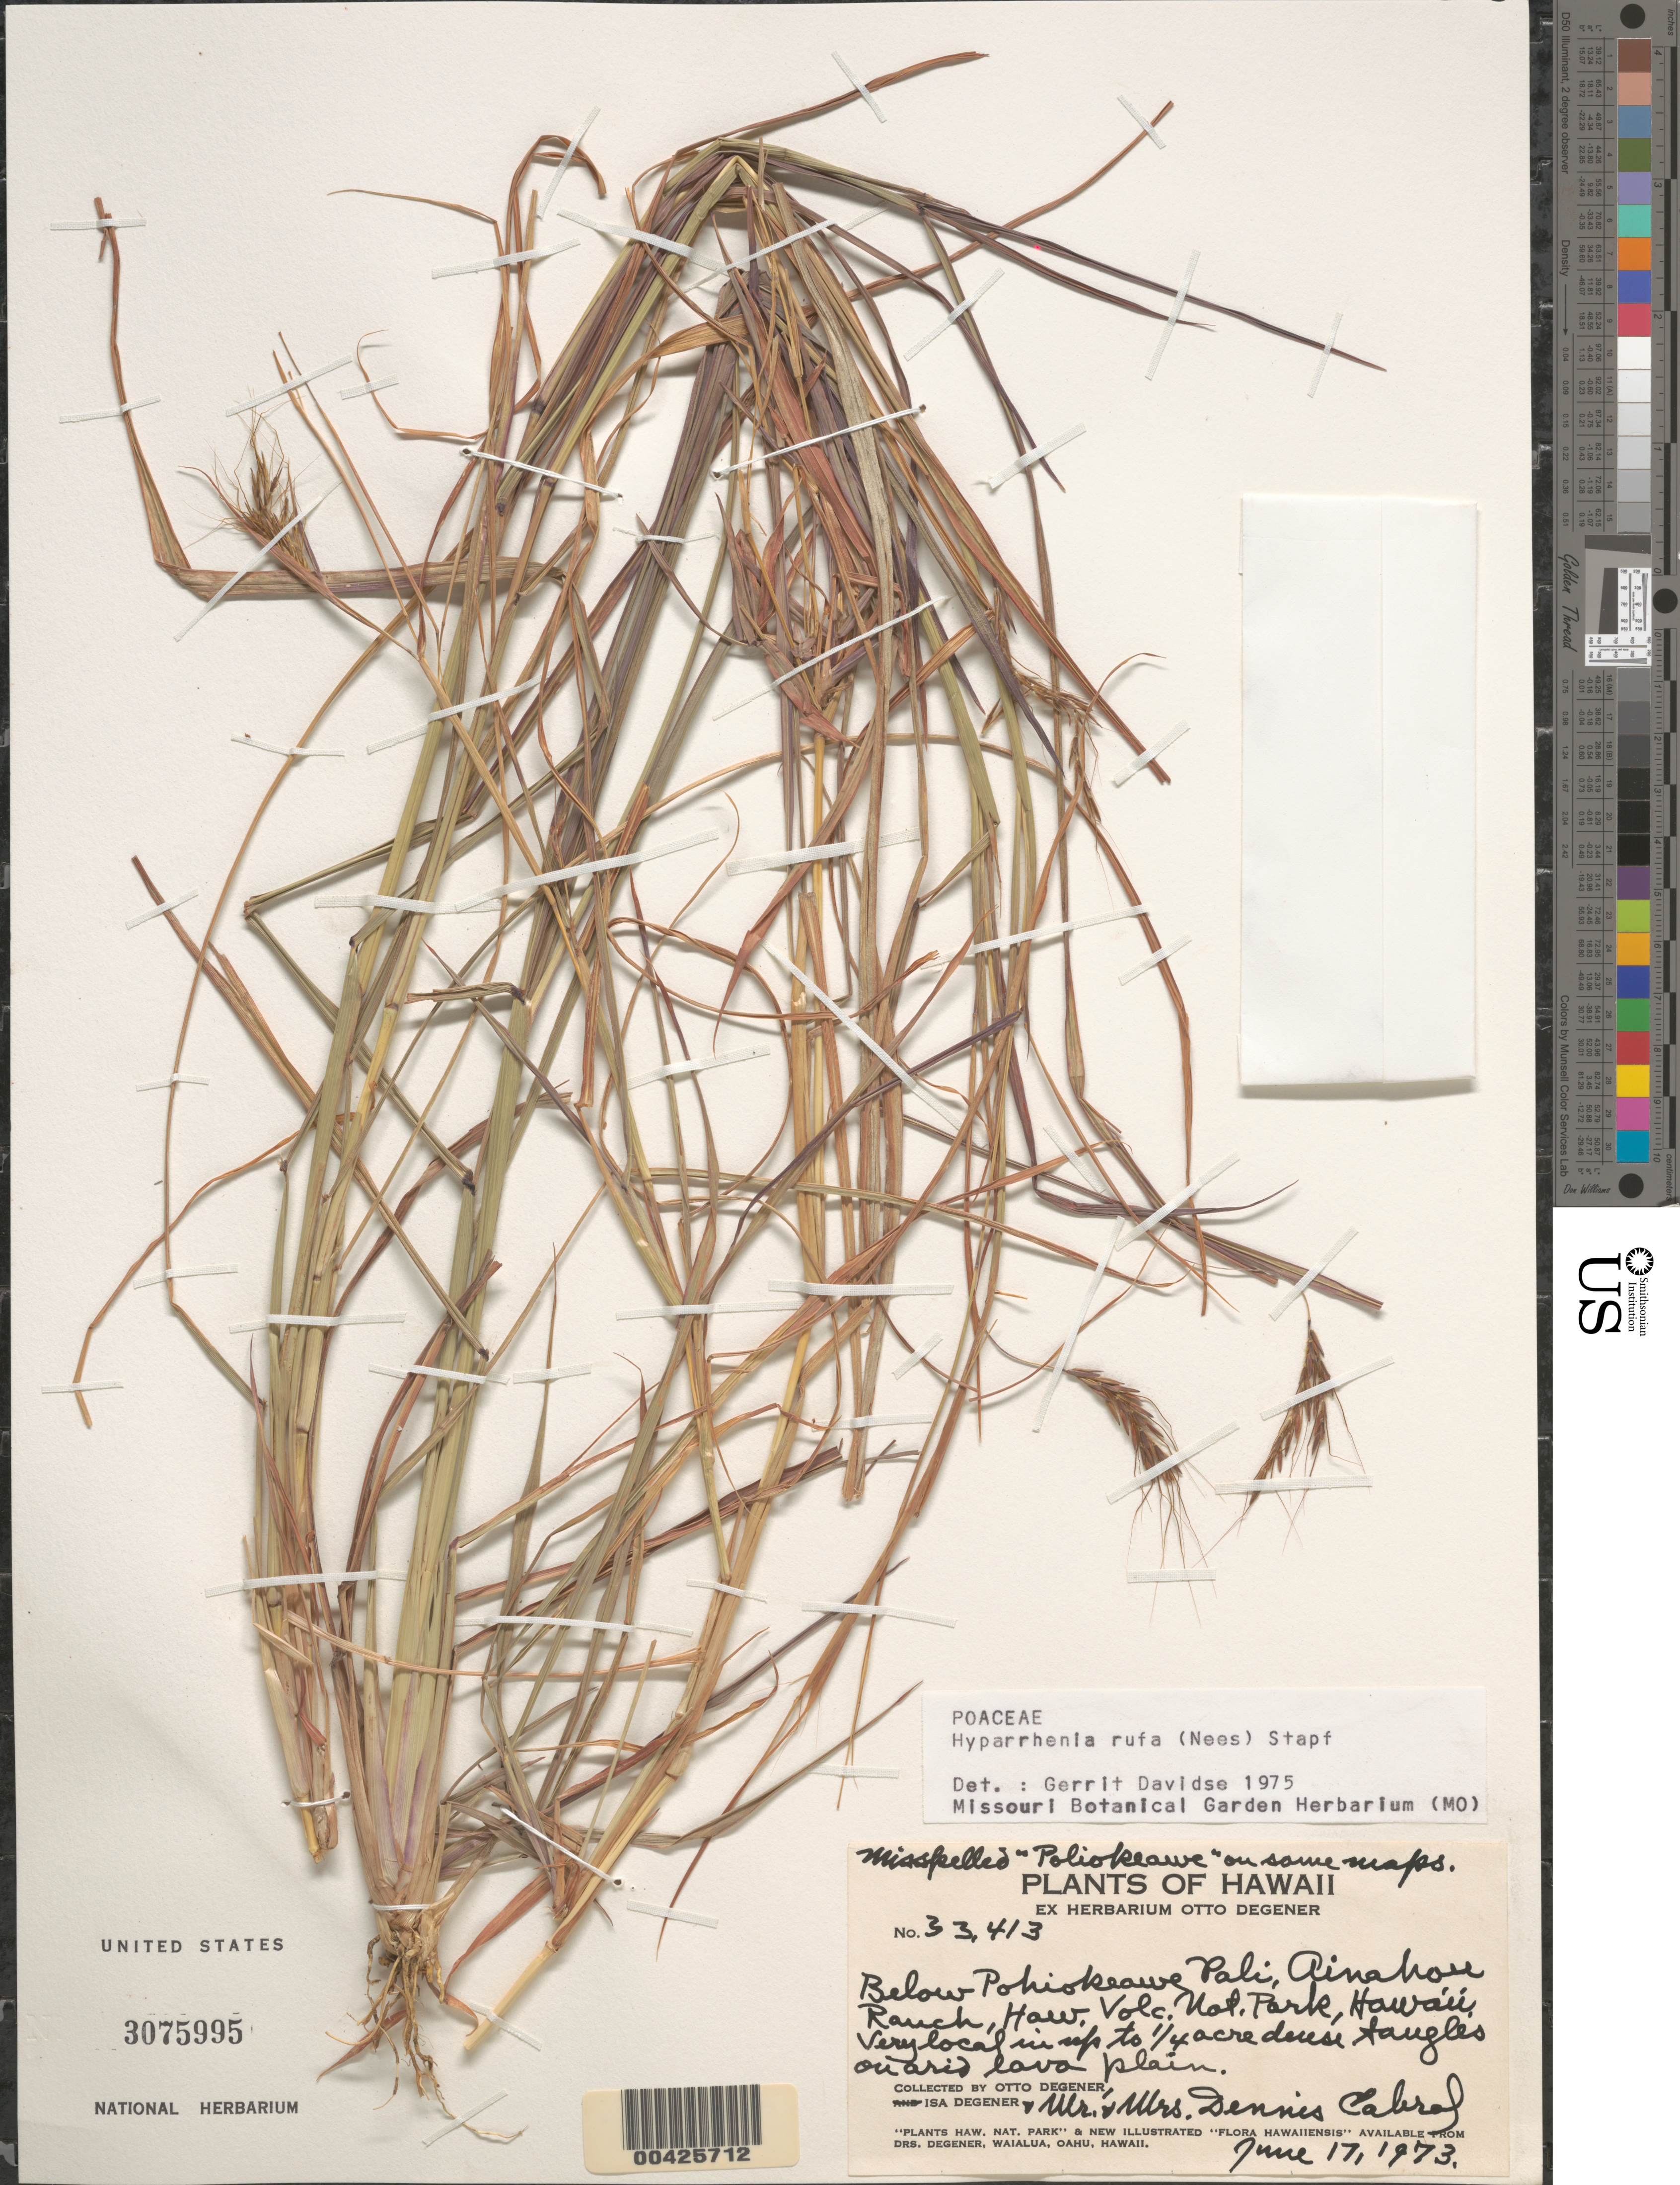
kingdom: Plantae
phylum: Tracheophyta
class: Liliopsida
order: Poales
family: Poaceae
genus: Hyparrhenia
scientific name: Hyparrhenia rufa var. rufa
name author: (Nees) Stapf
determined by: Faccenda, K.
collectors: O. Degener, I. Degener & D. Cabral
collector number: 33413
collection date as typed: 17 Jun 1973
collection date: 1973-06-17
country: United States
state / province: Hawaii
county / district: Hawaii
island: Hawaii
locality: Below Poliokeawe Pali, Ainahou Ranch, Hawaii Volcano National Park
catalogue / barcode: US 3075995